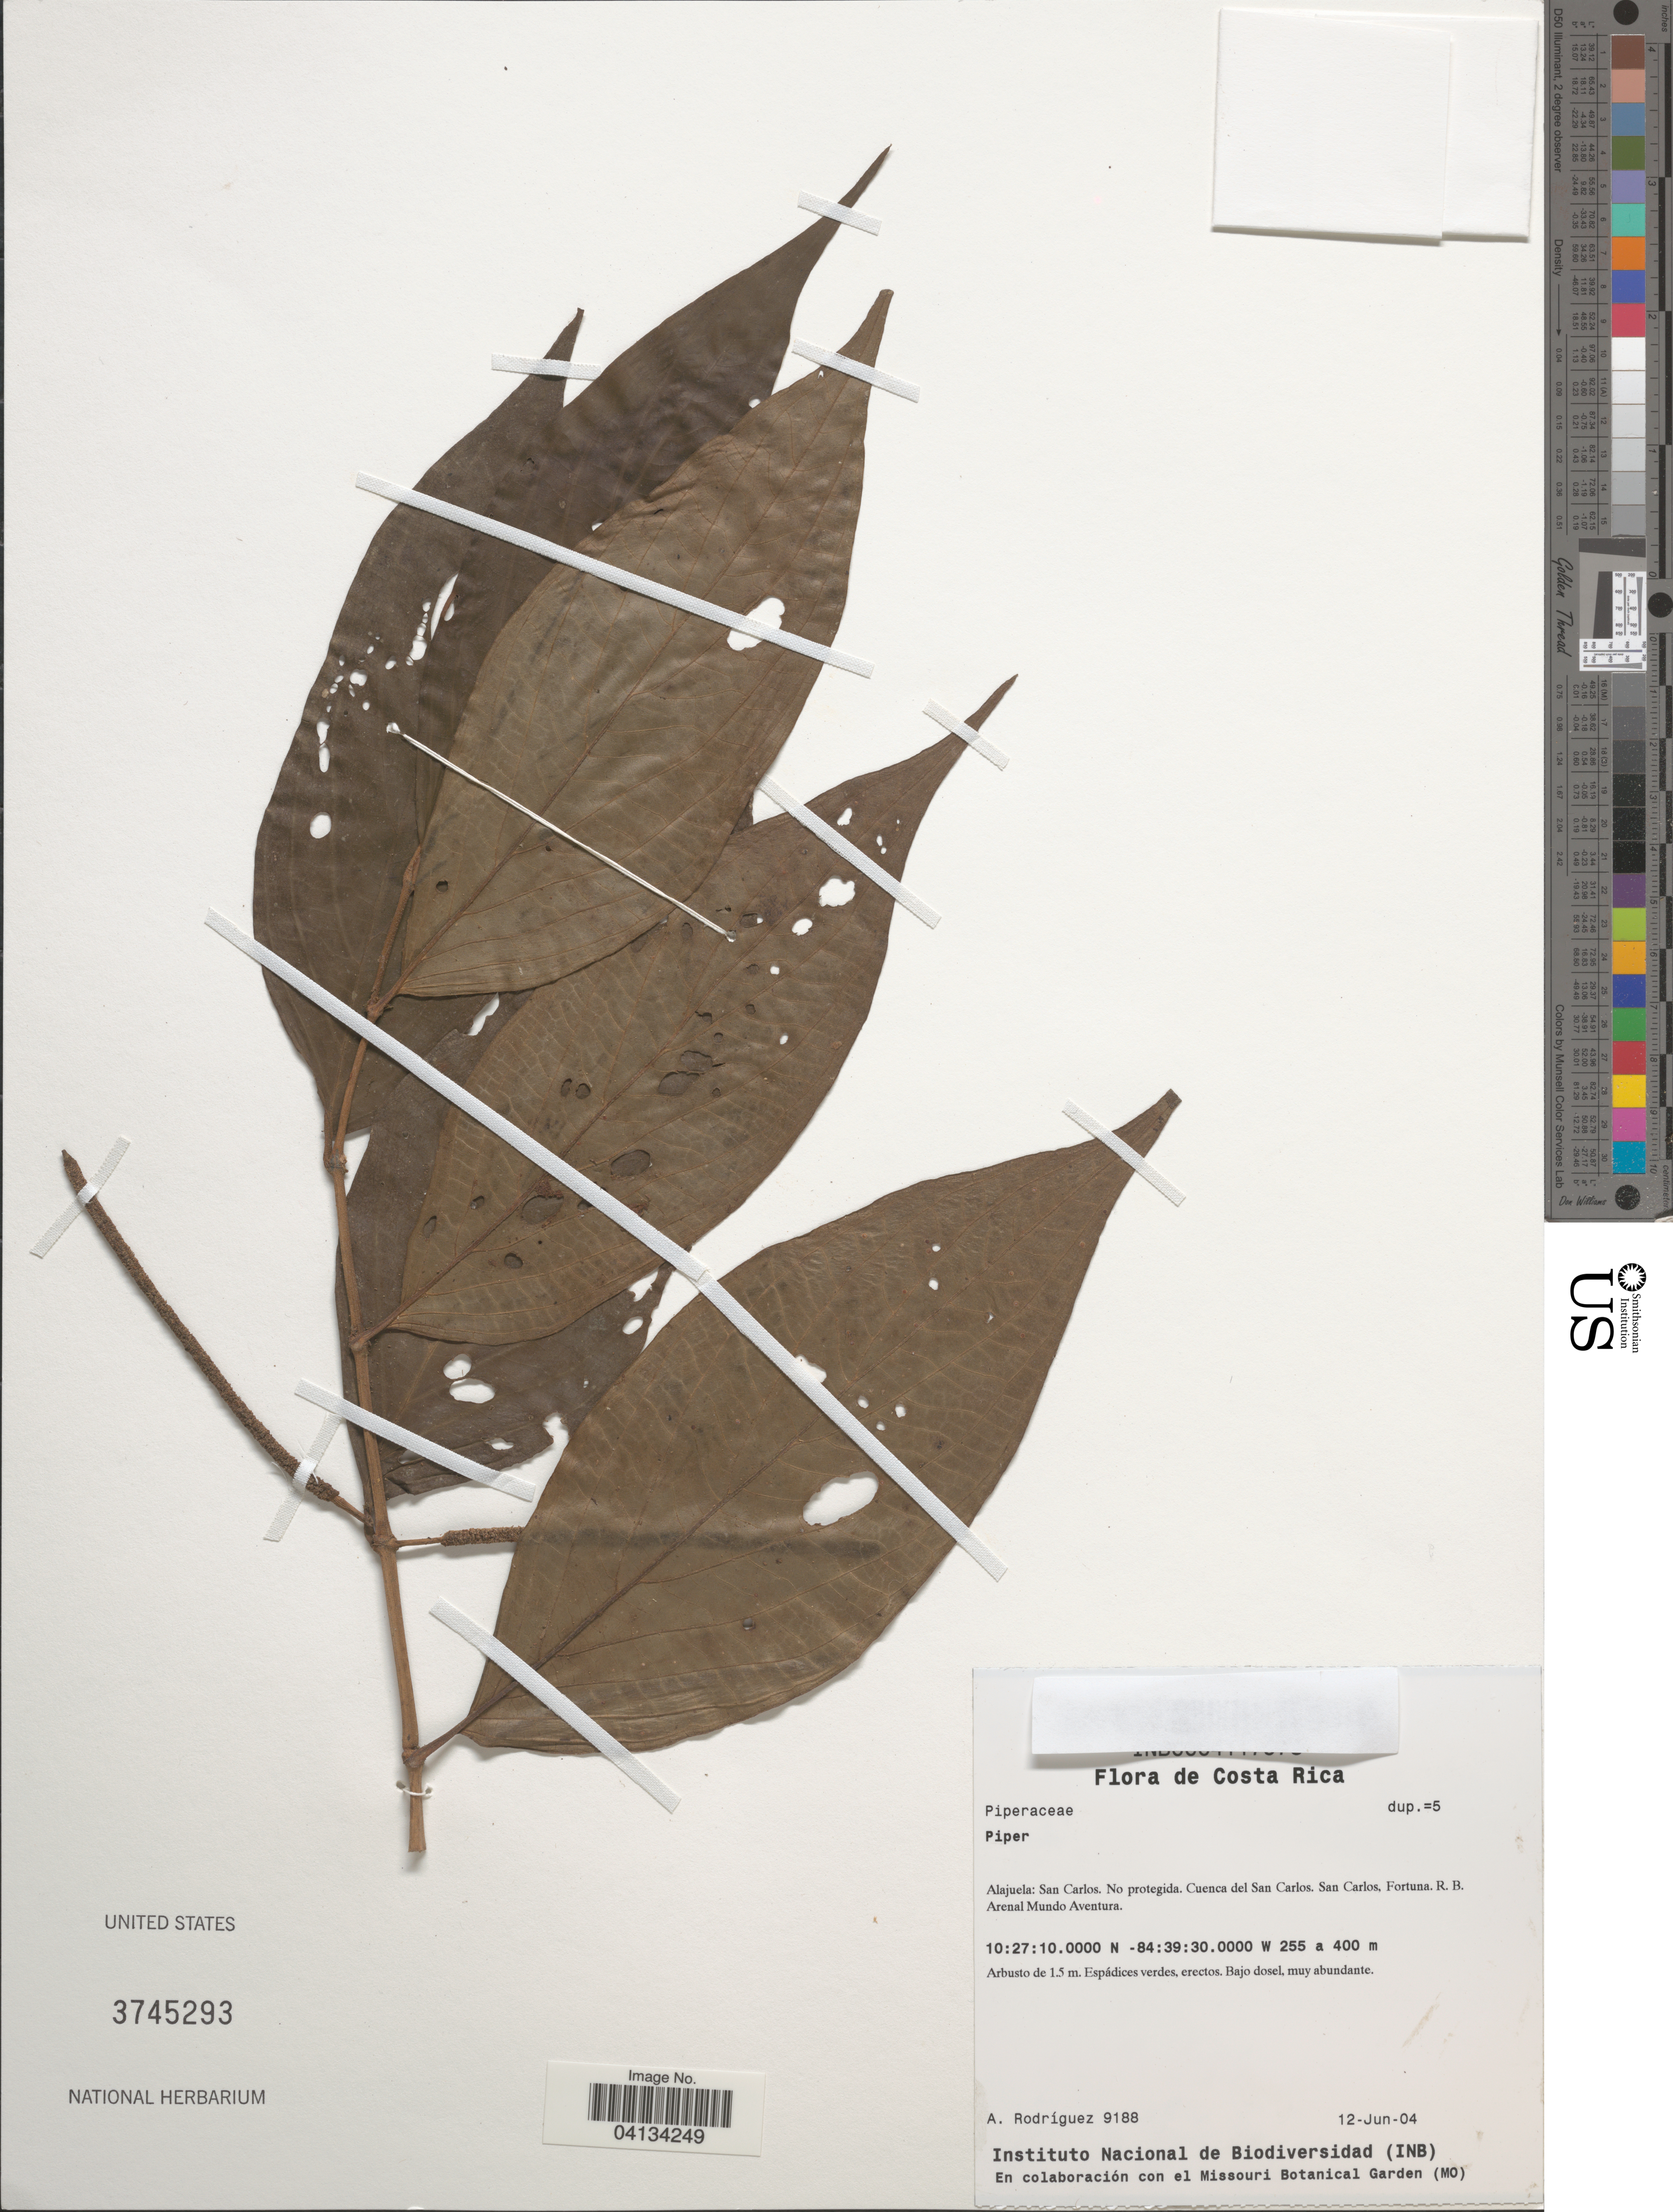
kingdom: Plantae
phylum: Tracheophyta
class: Magnoliopsida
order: Piperales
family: Piperaceae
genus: Piper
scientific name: Piper sp.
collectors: A. Rodríguez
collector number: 9188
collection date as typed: Transcribed d/m/y: 12/6/4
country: Costa Rica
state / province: Alajuela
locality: San Carlos. No Protegida. Cuenca del San Carlos. San Carlos, Fortuna. R. B. Arenal Mundo Aventura.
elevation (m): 255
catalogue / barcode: US 3745293